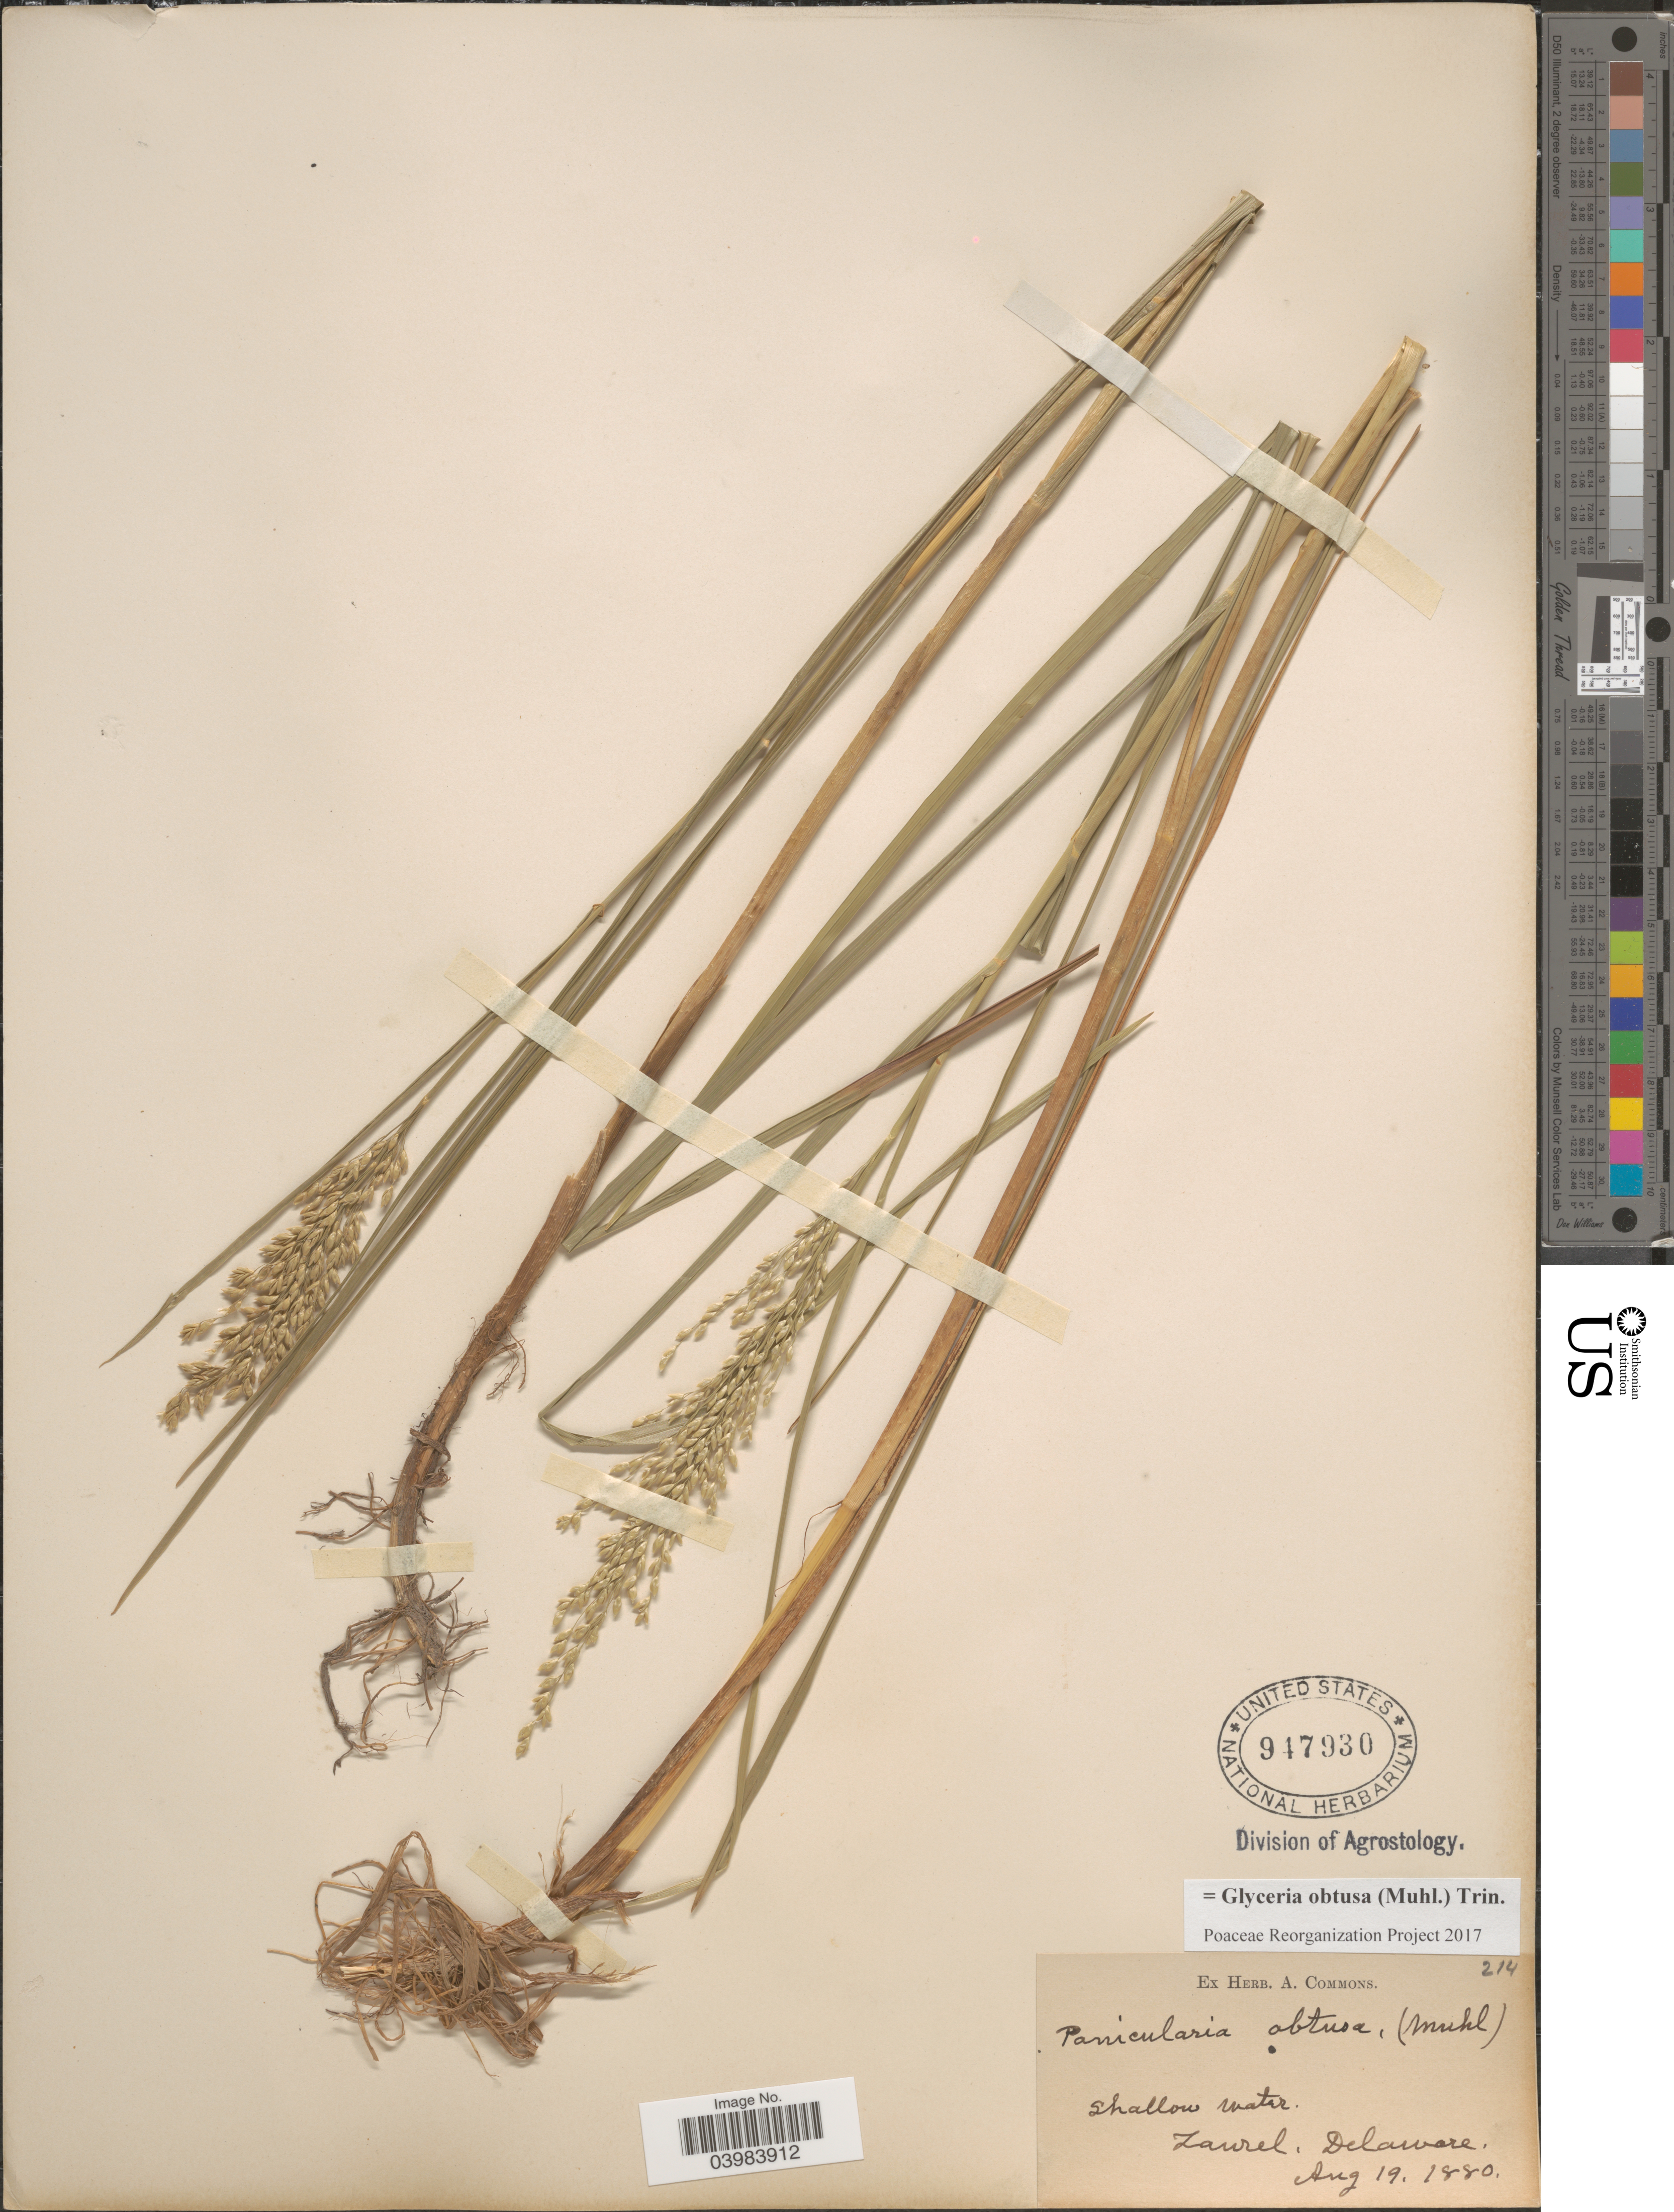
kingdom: Plantae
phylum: Tracheophyta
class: Liliopsida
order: Poales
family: Poaceae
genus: Glyceria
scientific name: Glyceria obtusa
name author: (Muhl.) Trin.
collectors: ex herb. A. Commons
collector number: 214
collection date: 1880-08-19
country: United States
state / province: Delaware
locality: Shallow water. Laurel.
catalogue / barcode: US 947930